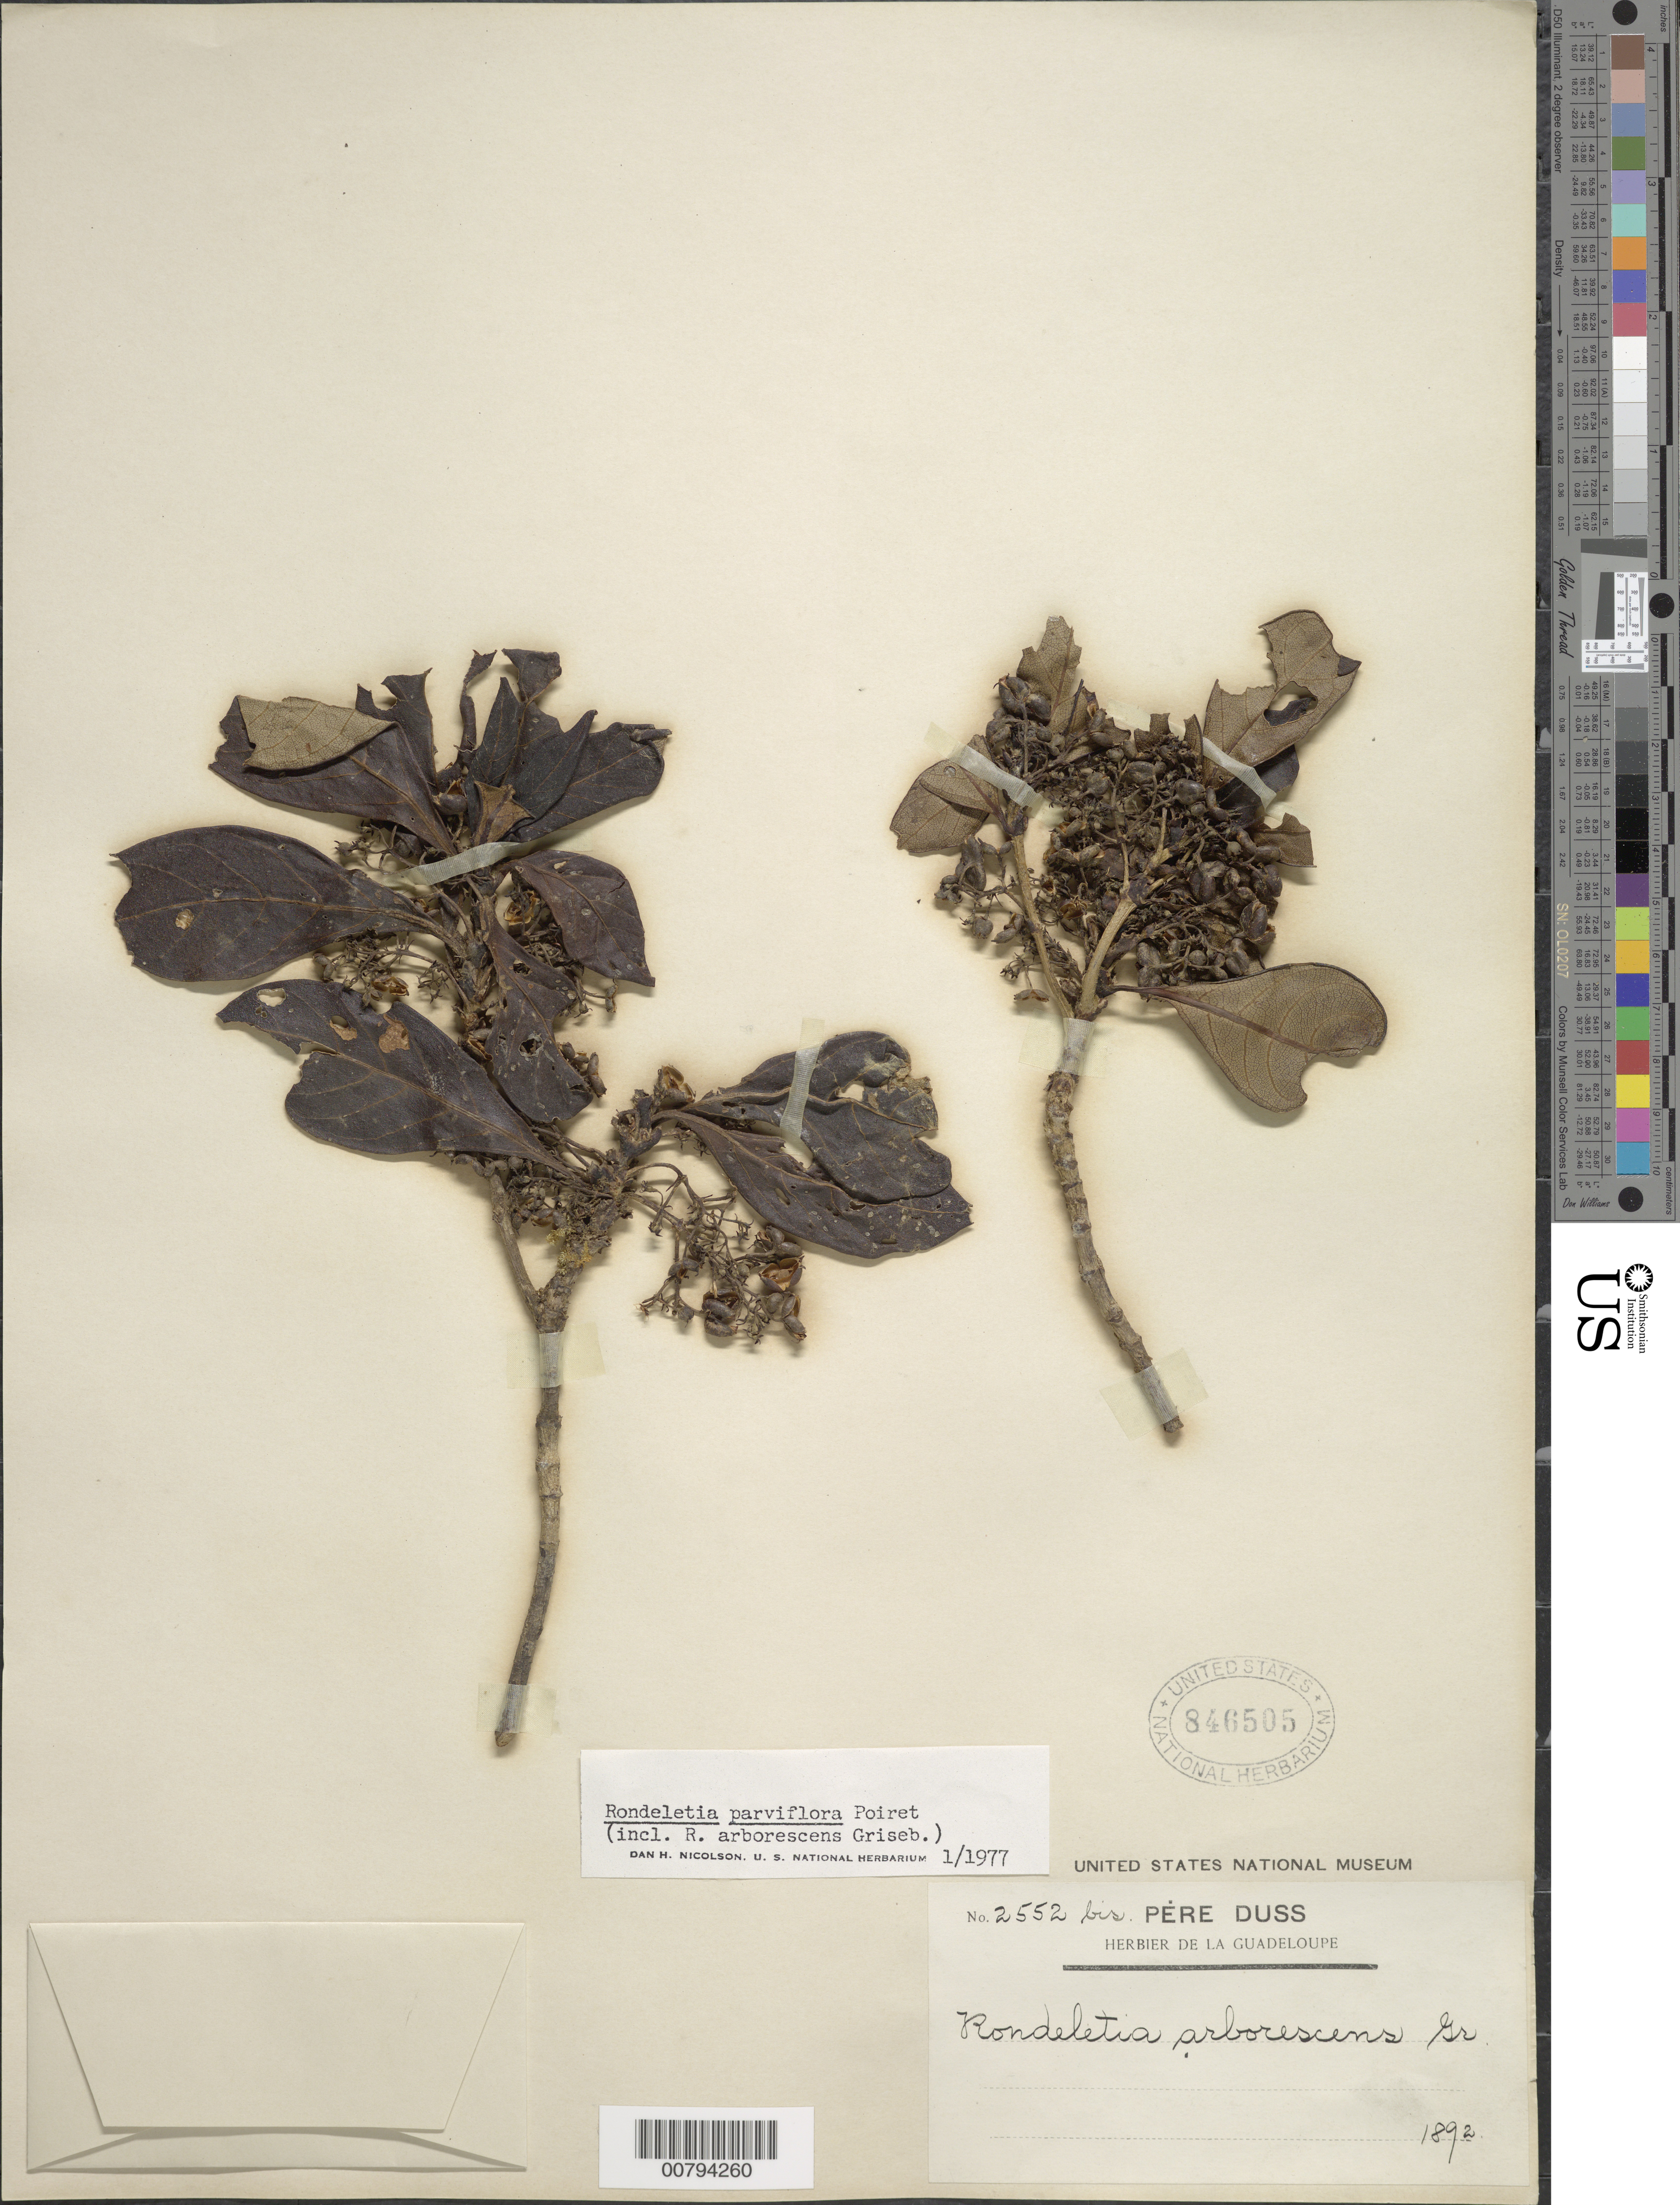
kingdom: Plantae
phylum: Tracheophyta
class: Magnoliopsida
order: Gentianales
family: Rubiaceae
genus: Rondeletia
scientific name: Rondeletia parviflora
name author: Poir.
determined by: Nicolson, Dan H.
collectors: Père Duss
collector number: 2552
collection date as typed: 1892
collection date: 1892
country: Guadeloupe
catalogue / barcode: US 846505